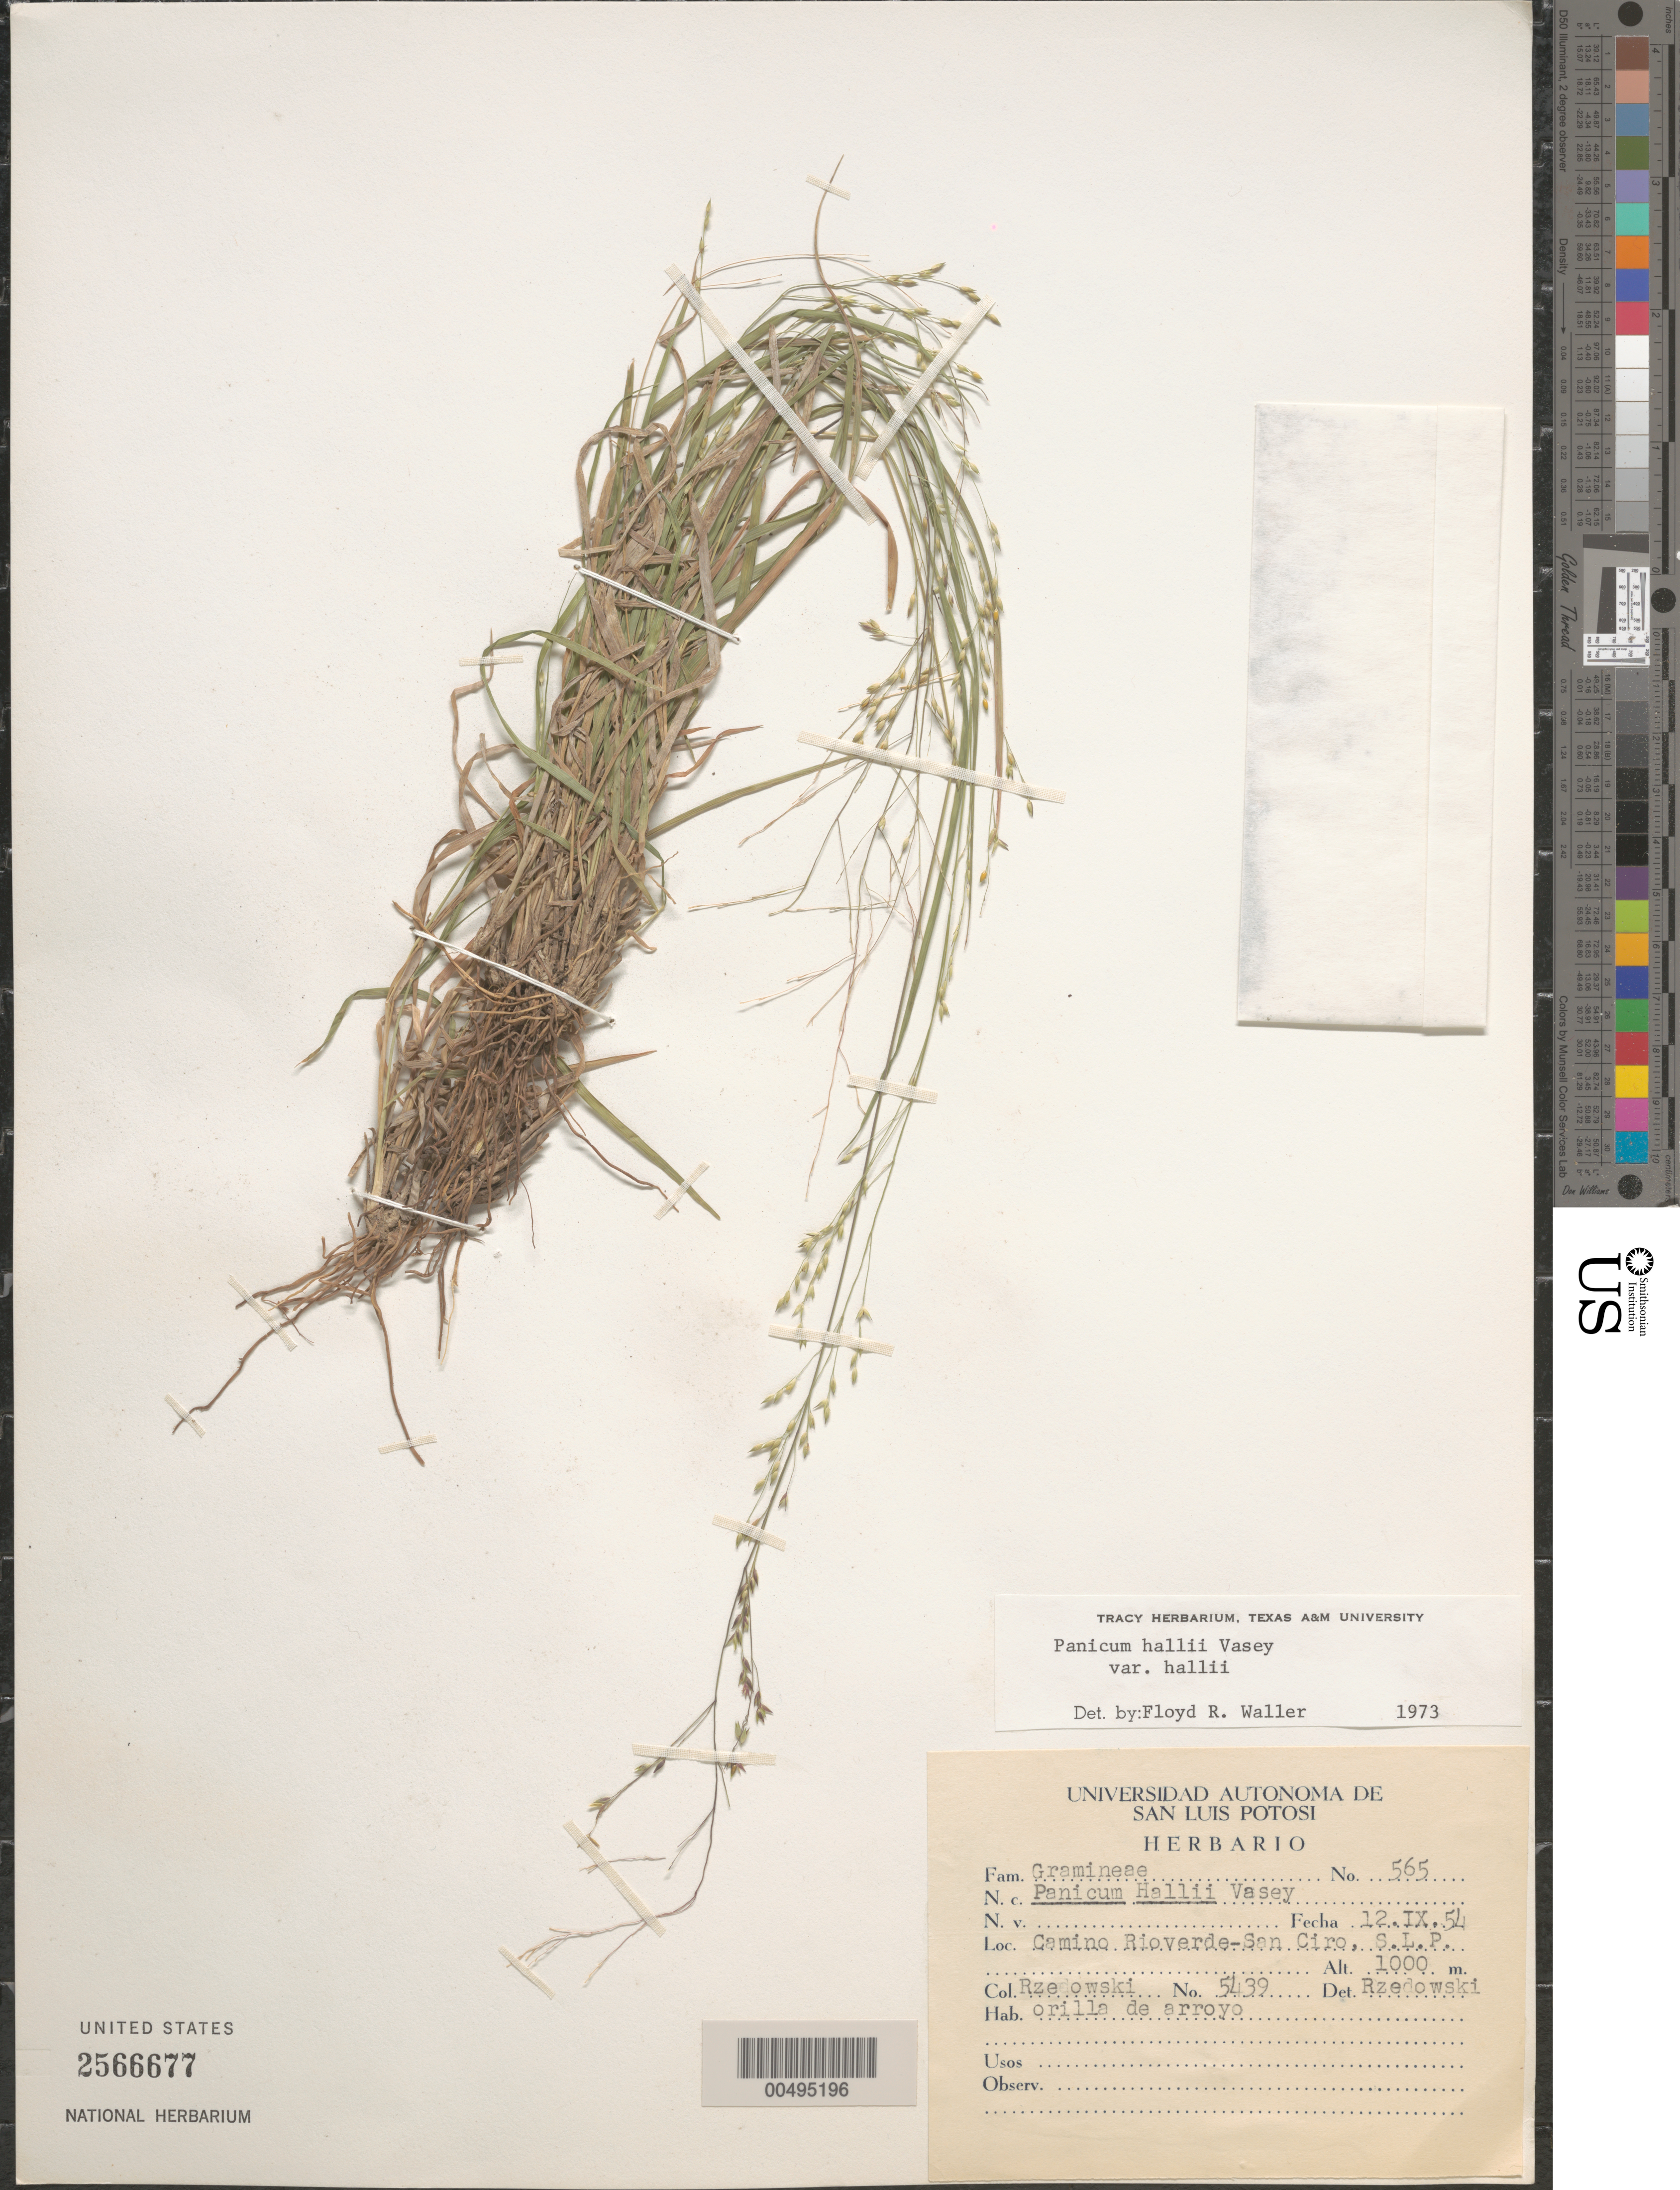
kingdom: Plantae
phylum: Tracheophyta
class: Liliopsida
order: Poales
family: Poaceae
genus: Panicum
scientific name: Panicum hallii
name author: Vasey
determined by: Waller, F. R.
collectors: J. Rzedowski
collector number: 5439 (565)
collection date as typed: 12 Sep 1954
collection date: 1954-09-12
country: Mexico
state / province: San Luis Potosi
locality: Camino Rioverde-San Ciro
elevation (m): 1000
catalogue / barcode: US 2566677